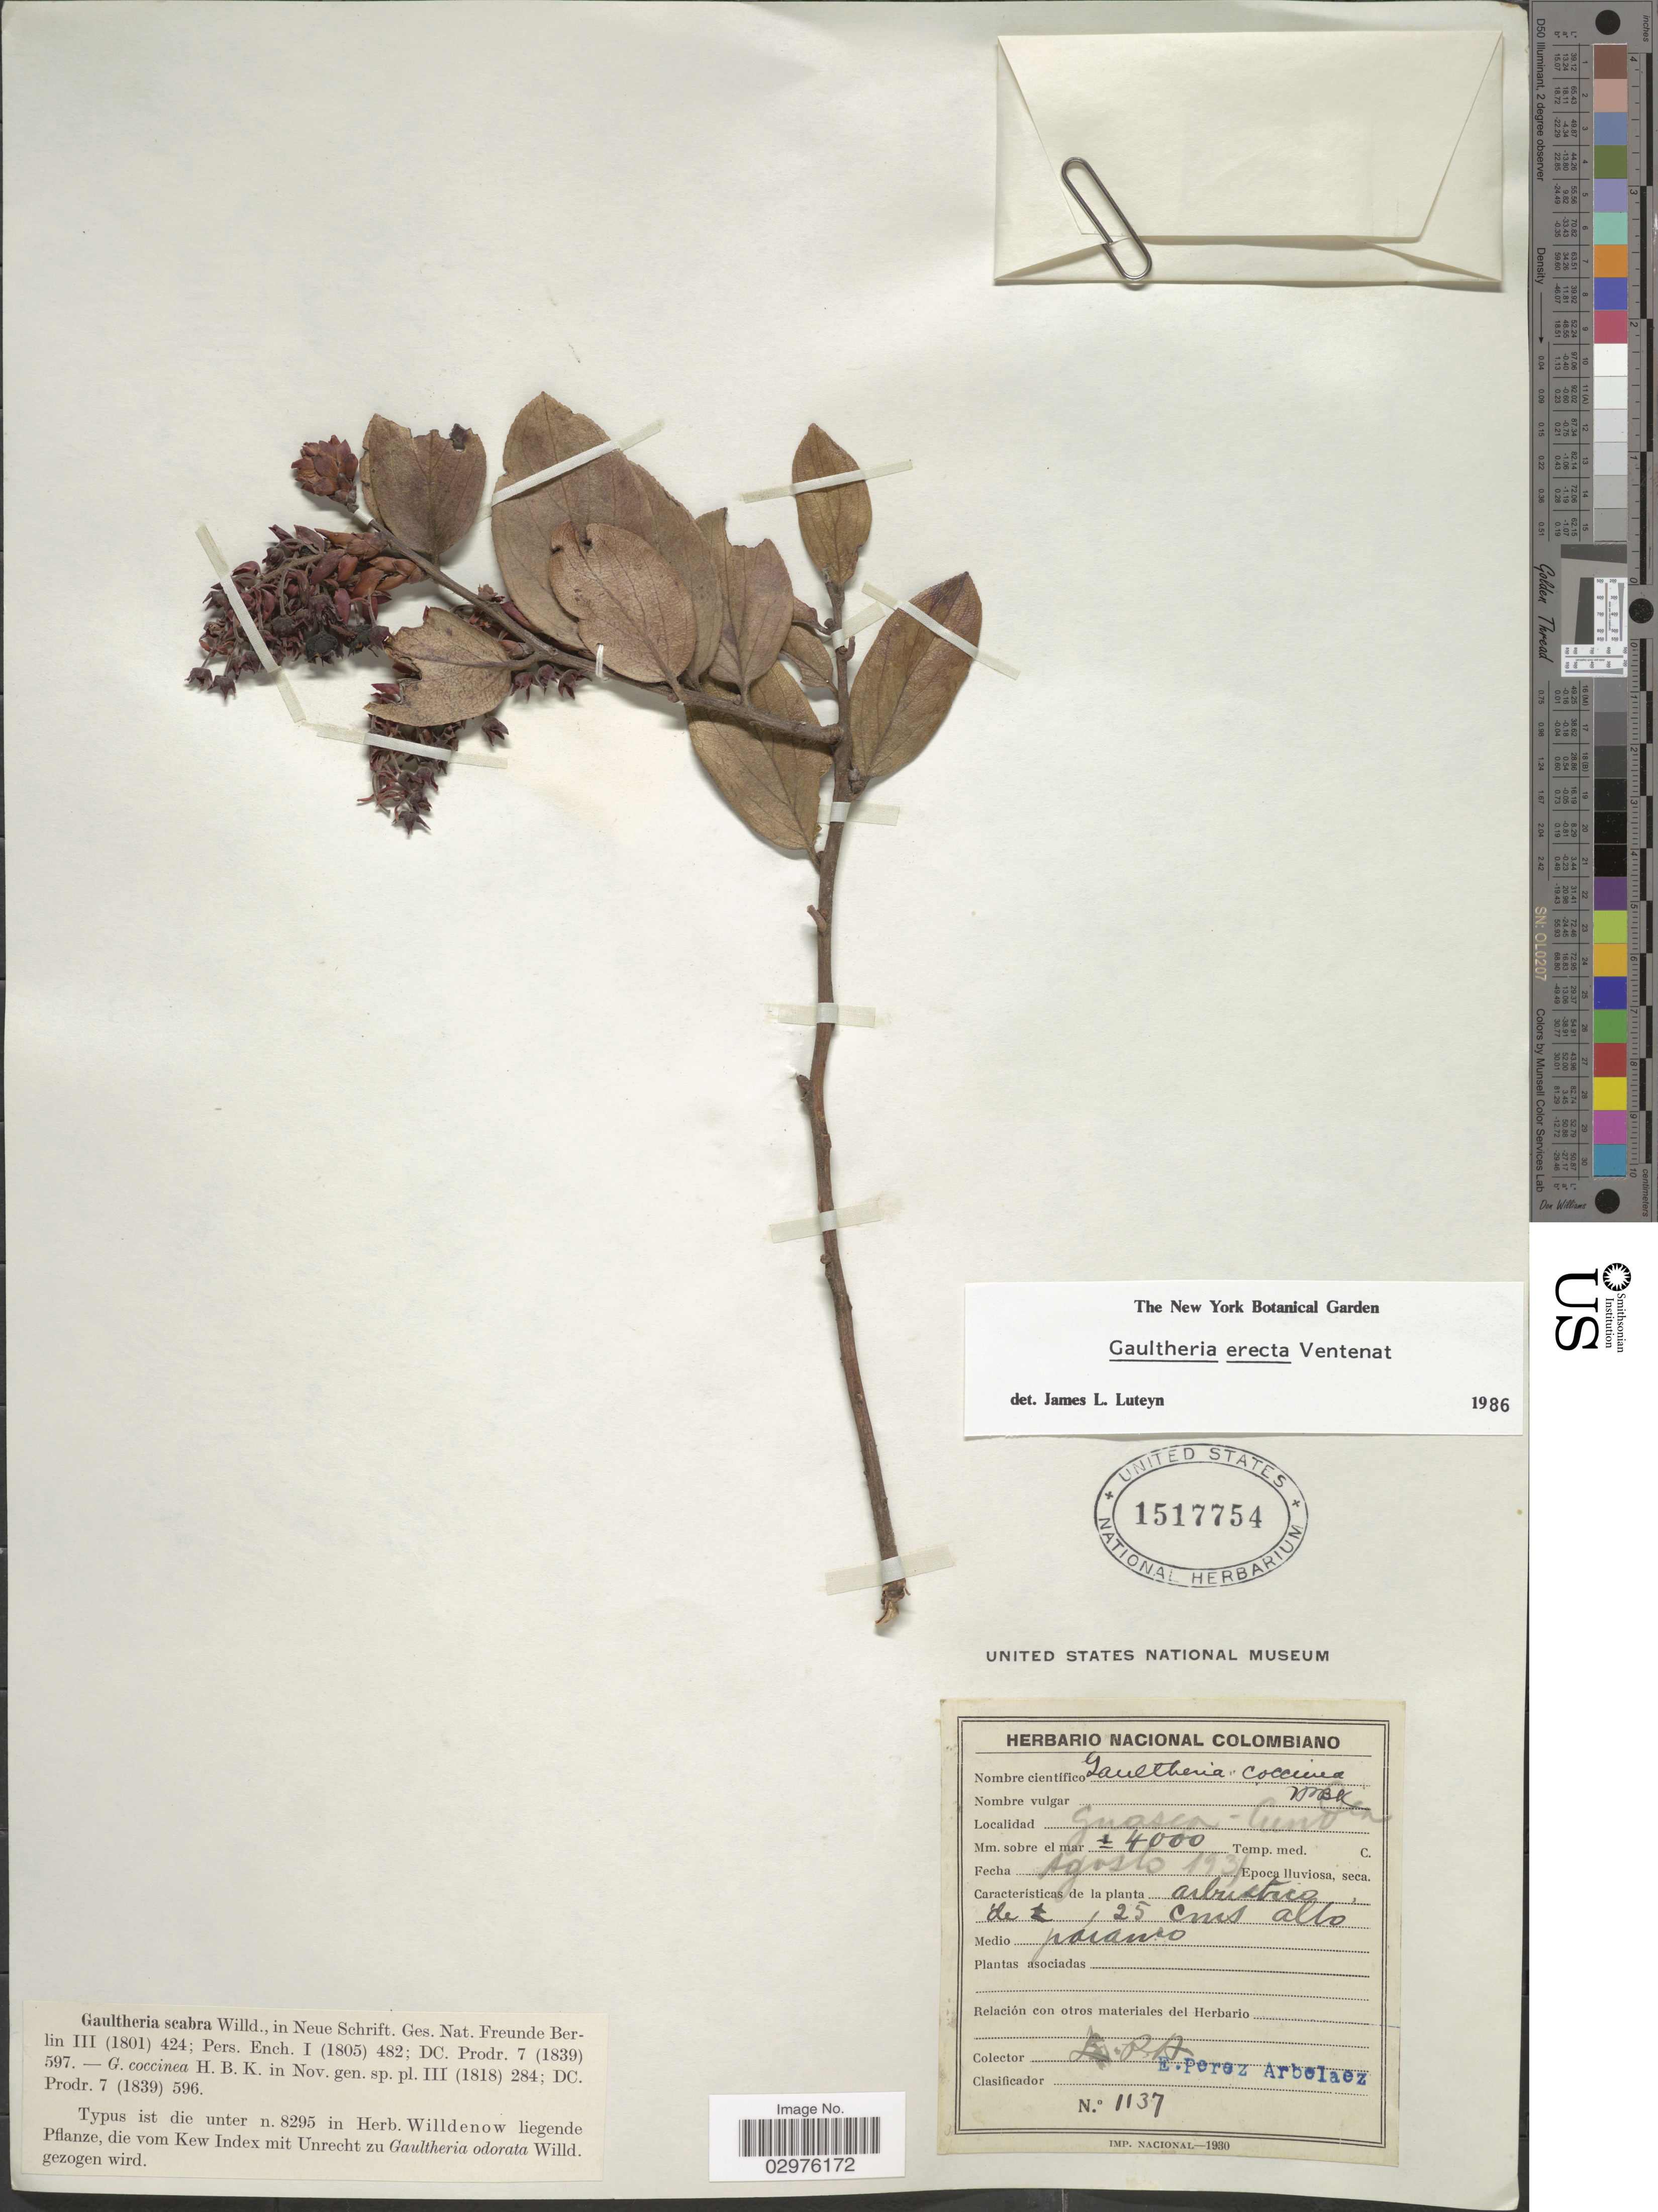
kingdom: Plantae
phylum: Tracheophyta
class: Magnoliopsida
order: Ericales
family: Ericaceae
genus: Gaultheria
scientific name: Gaultheria erecta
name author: Vent.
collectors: E. Pérez Arbeláez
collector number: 1137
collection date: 1931-08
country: Colombia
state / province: Cundinamarca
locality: Guasca - Cundinamarca.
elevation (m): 4000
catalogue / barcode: US 1517754